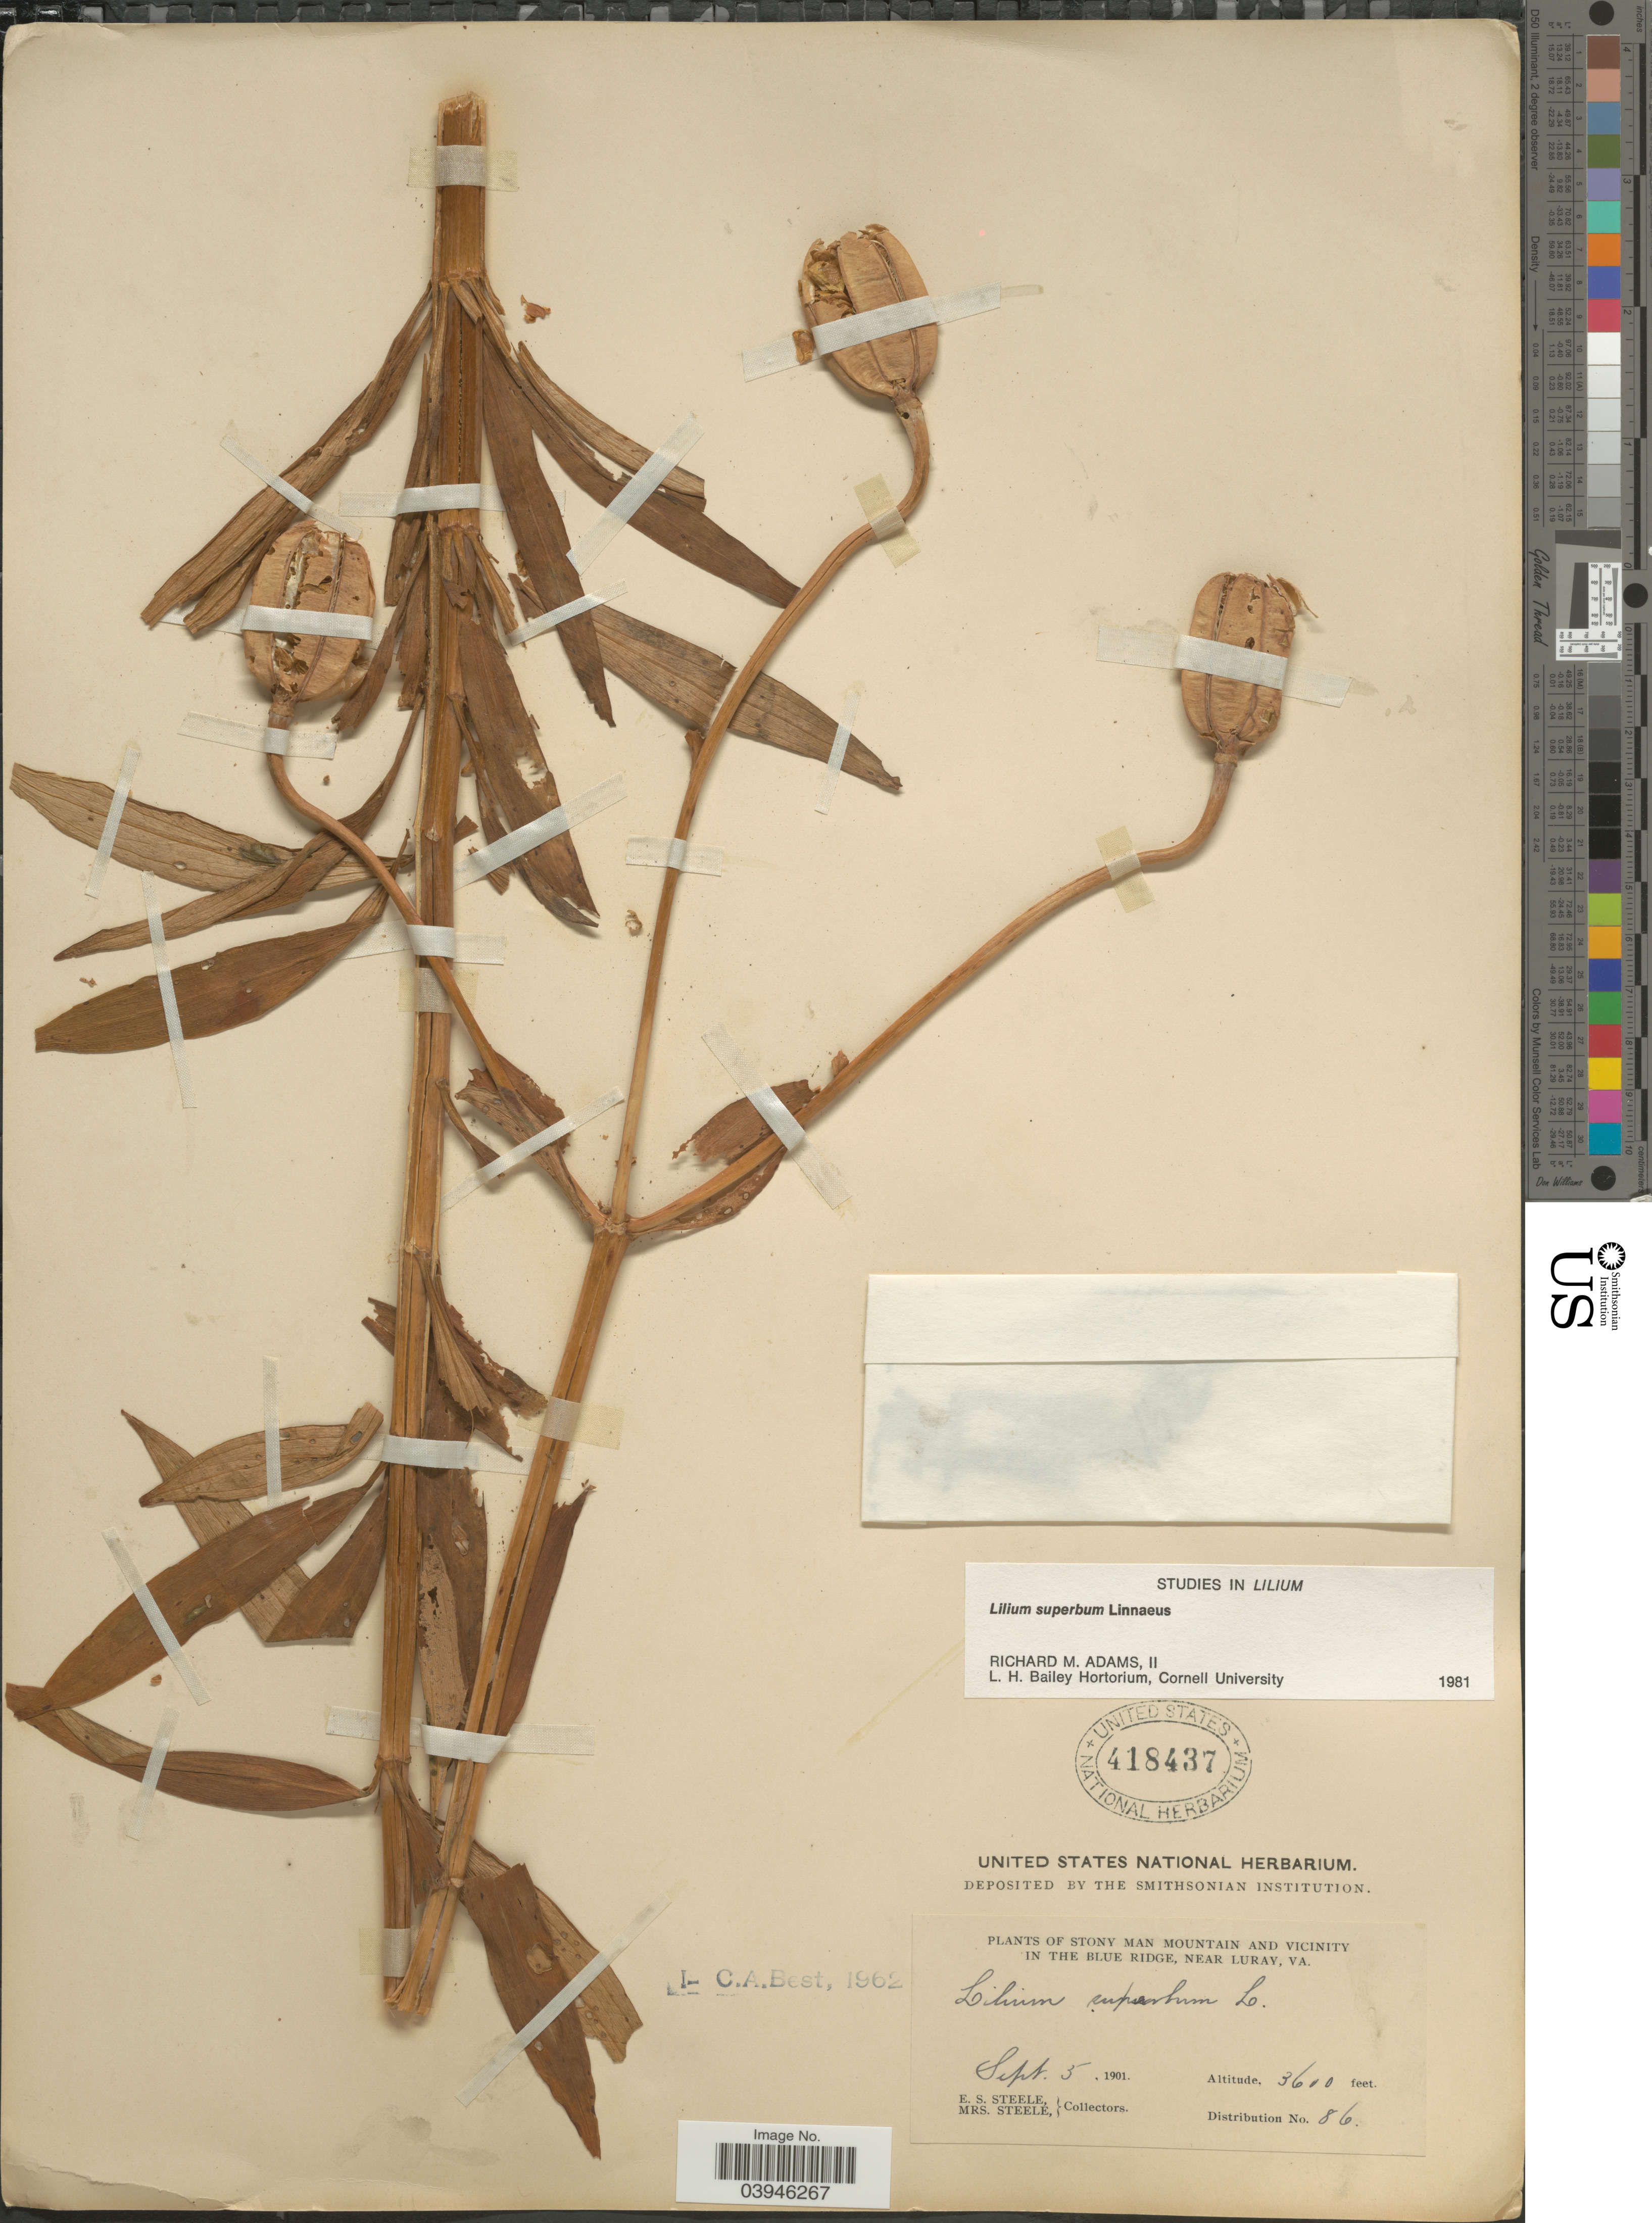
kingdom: Plantae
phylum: Tracheophyta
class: Liliopsida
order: Liliales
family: Liliaceae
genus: Lilium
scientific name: Lilium superbum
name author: L.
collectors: E. Steele & Mrs. E. S. Steele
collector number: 86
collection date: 1901-09-05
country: United States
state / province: Virginia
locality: Stony Man Mountain and vicinity in the Blue Ridge, near Luray.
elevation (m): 1097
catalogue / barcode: US 418437